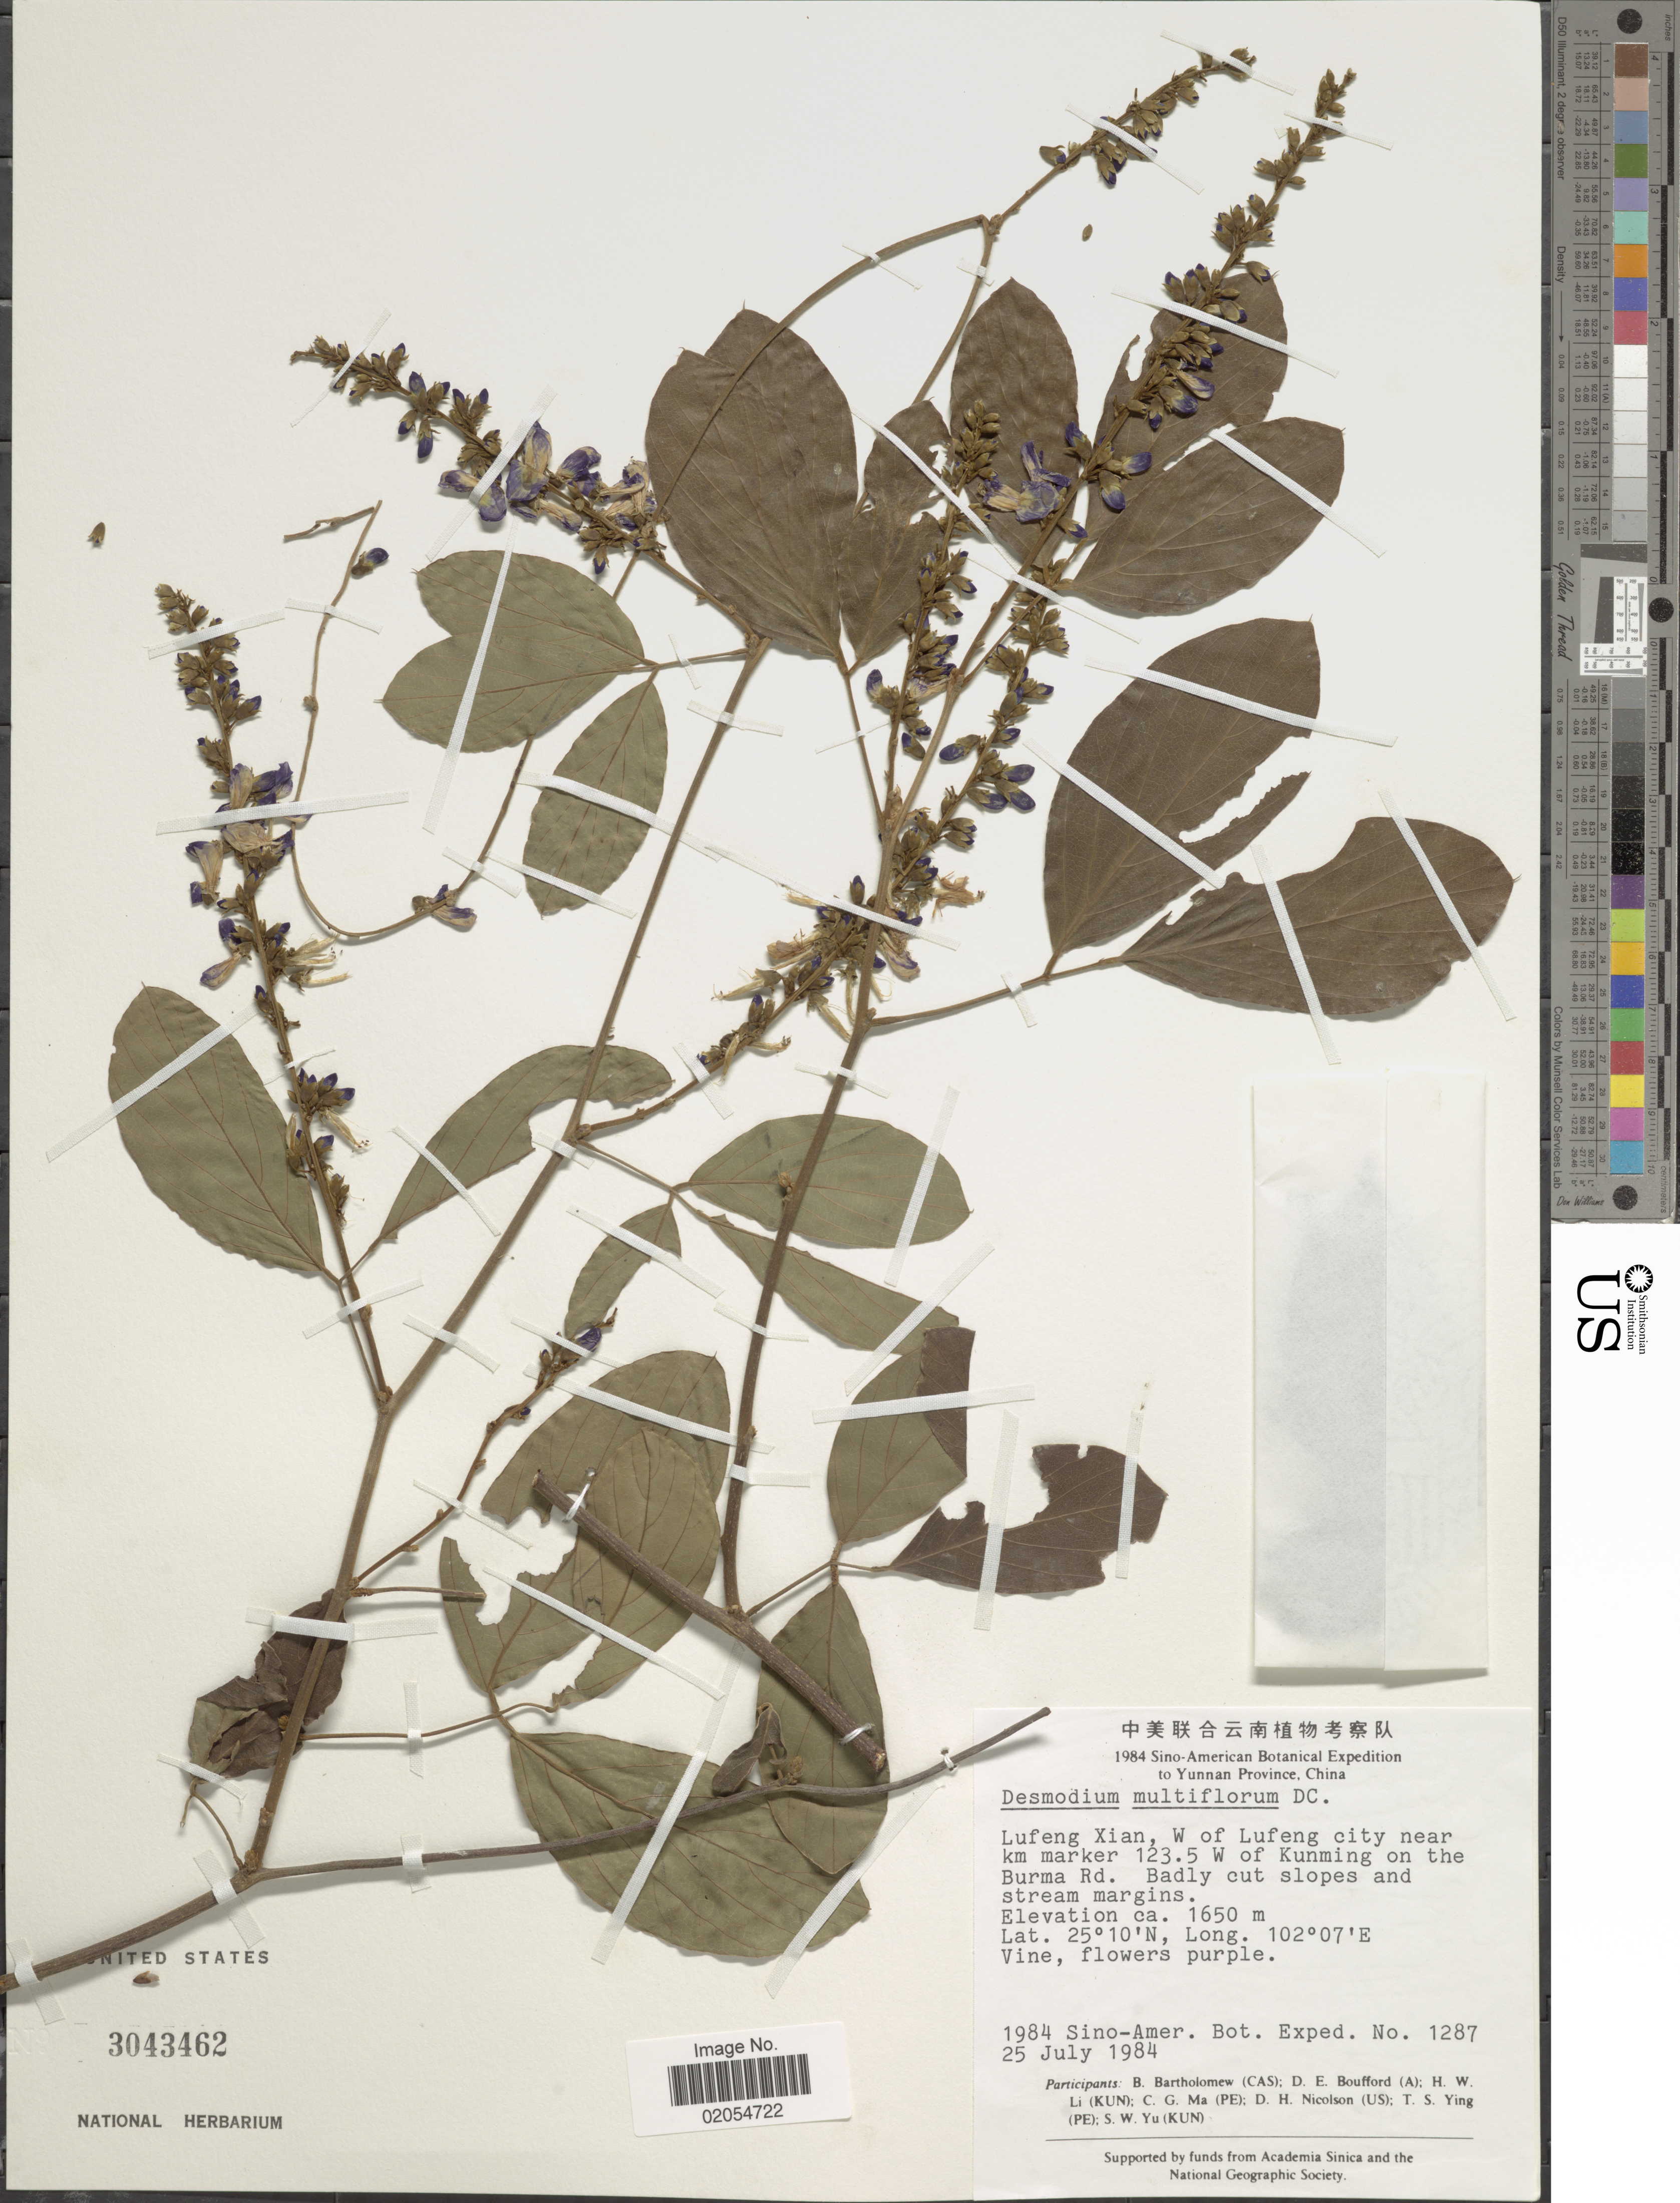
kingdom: Plantae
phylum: Tracheophyta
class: Magnoliopsida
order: Fabales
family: Fabaceae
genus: Ototropis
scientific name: Ototropis multiflora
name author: (DC.) H. Ohashi & K. Ohashi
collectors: Sino-Amer. Bot. Exped. 1984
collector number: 1287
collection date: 1984-07-25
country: China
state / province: Yunnan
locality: Lufeng Xian, W of Lufeng city near km marker 123.5 W of Kunming on the Burma Rd.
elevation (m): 1650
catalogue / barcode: US 3043462